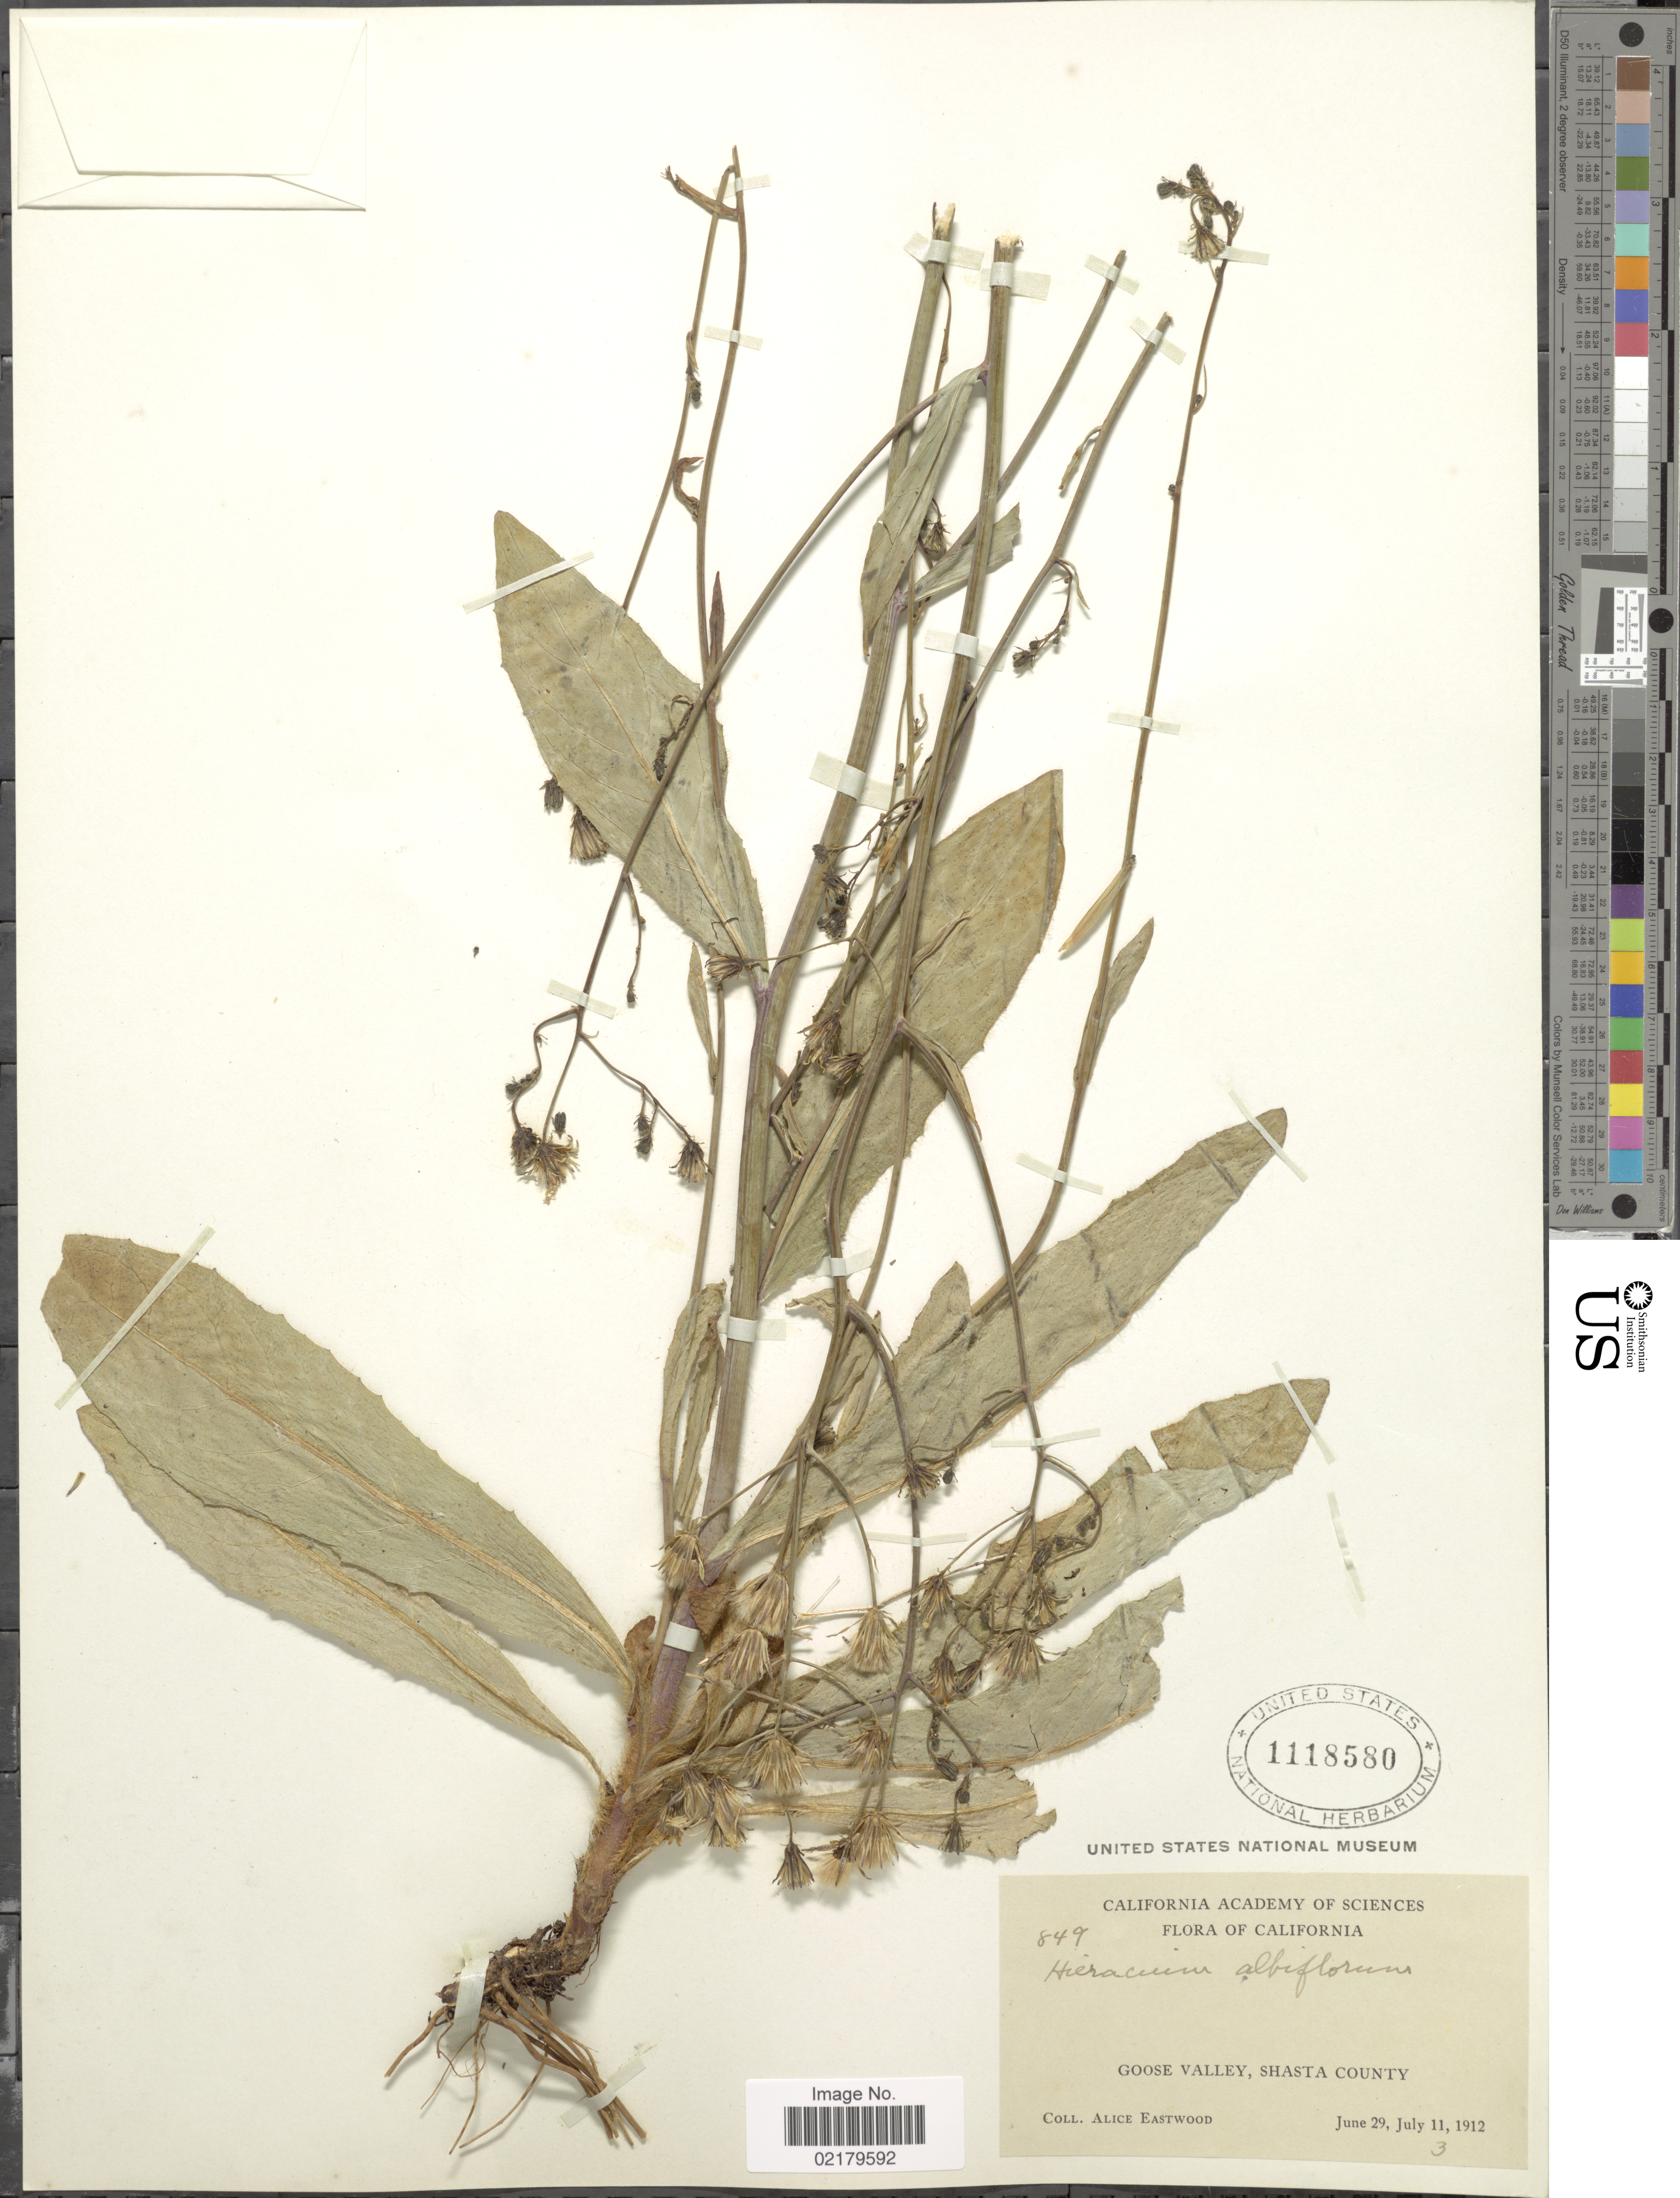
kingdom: Plantae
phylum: Tracheophyta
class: Magnoliopsida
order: Asterales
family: Asteraceae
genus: Hieracium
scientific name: Hieracium albiflorum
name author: Hook.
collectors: A. Eastwood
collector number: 849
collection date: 1912-06-29/1912-07-11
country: United States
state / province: California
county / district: Shasta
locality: Goose Valley, Shasta County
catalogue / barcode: US 1118580